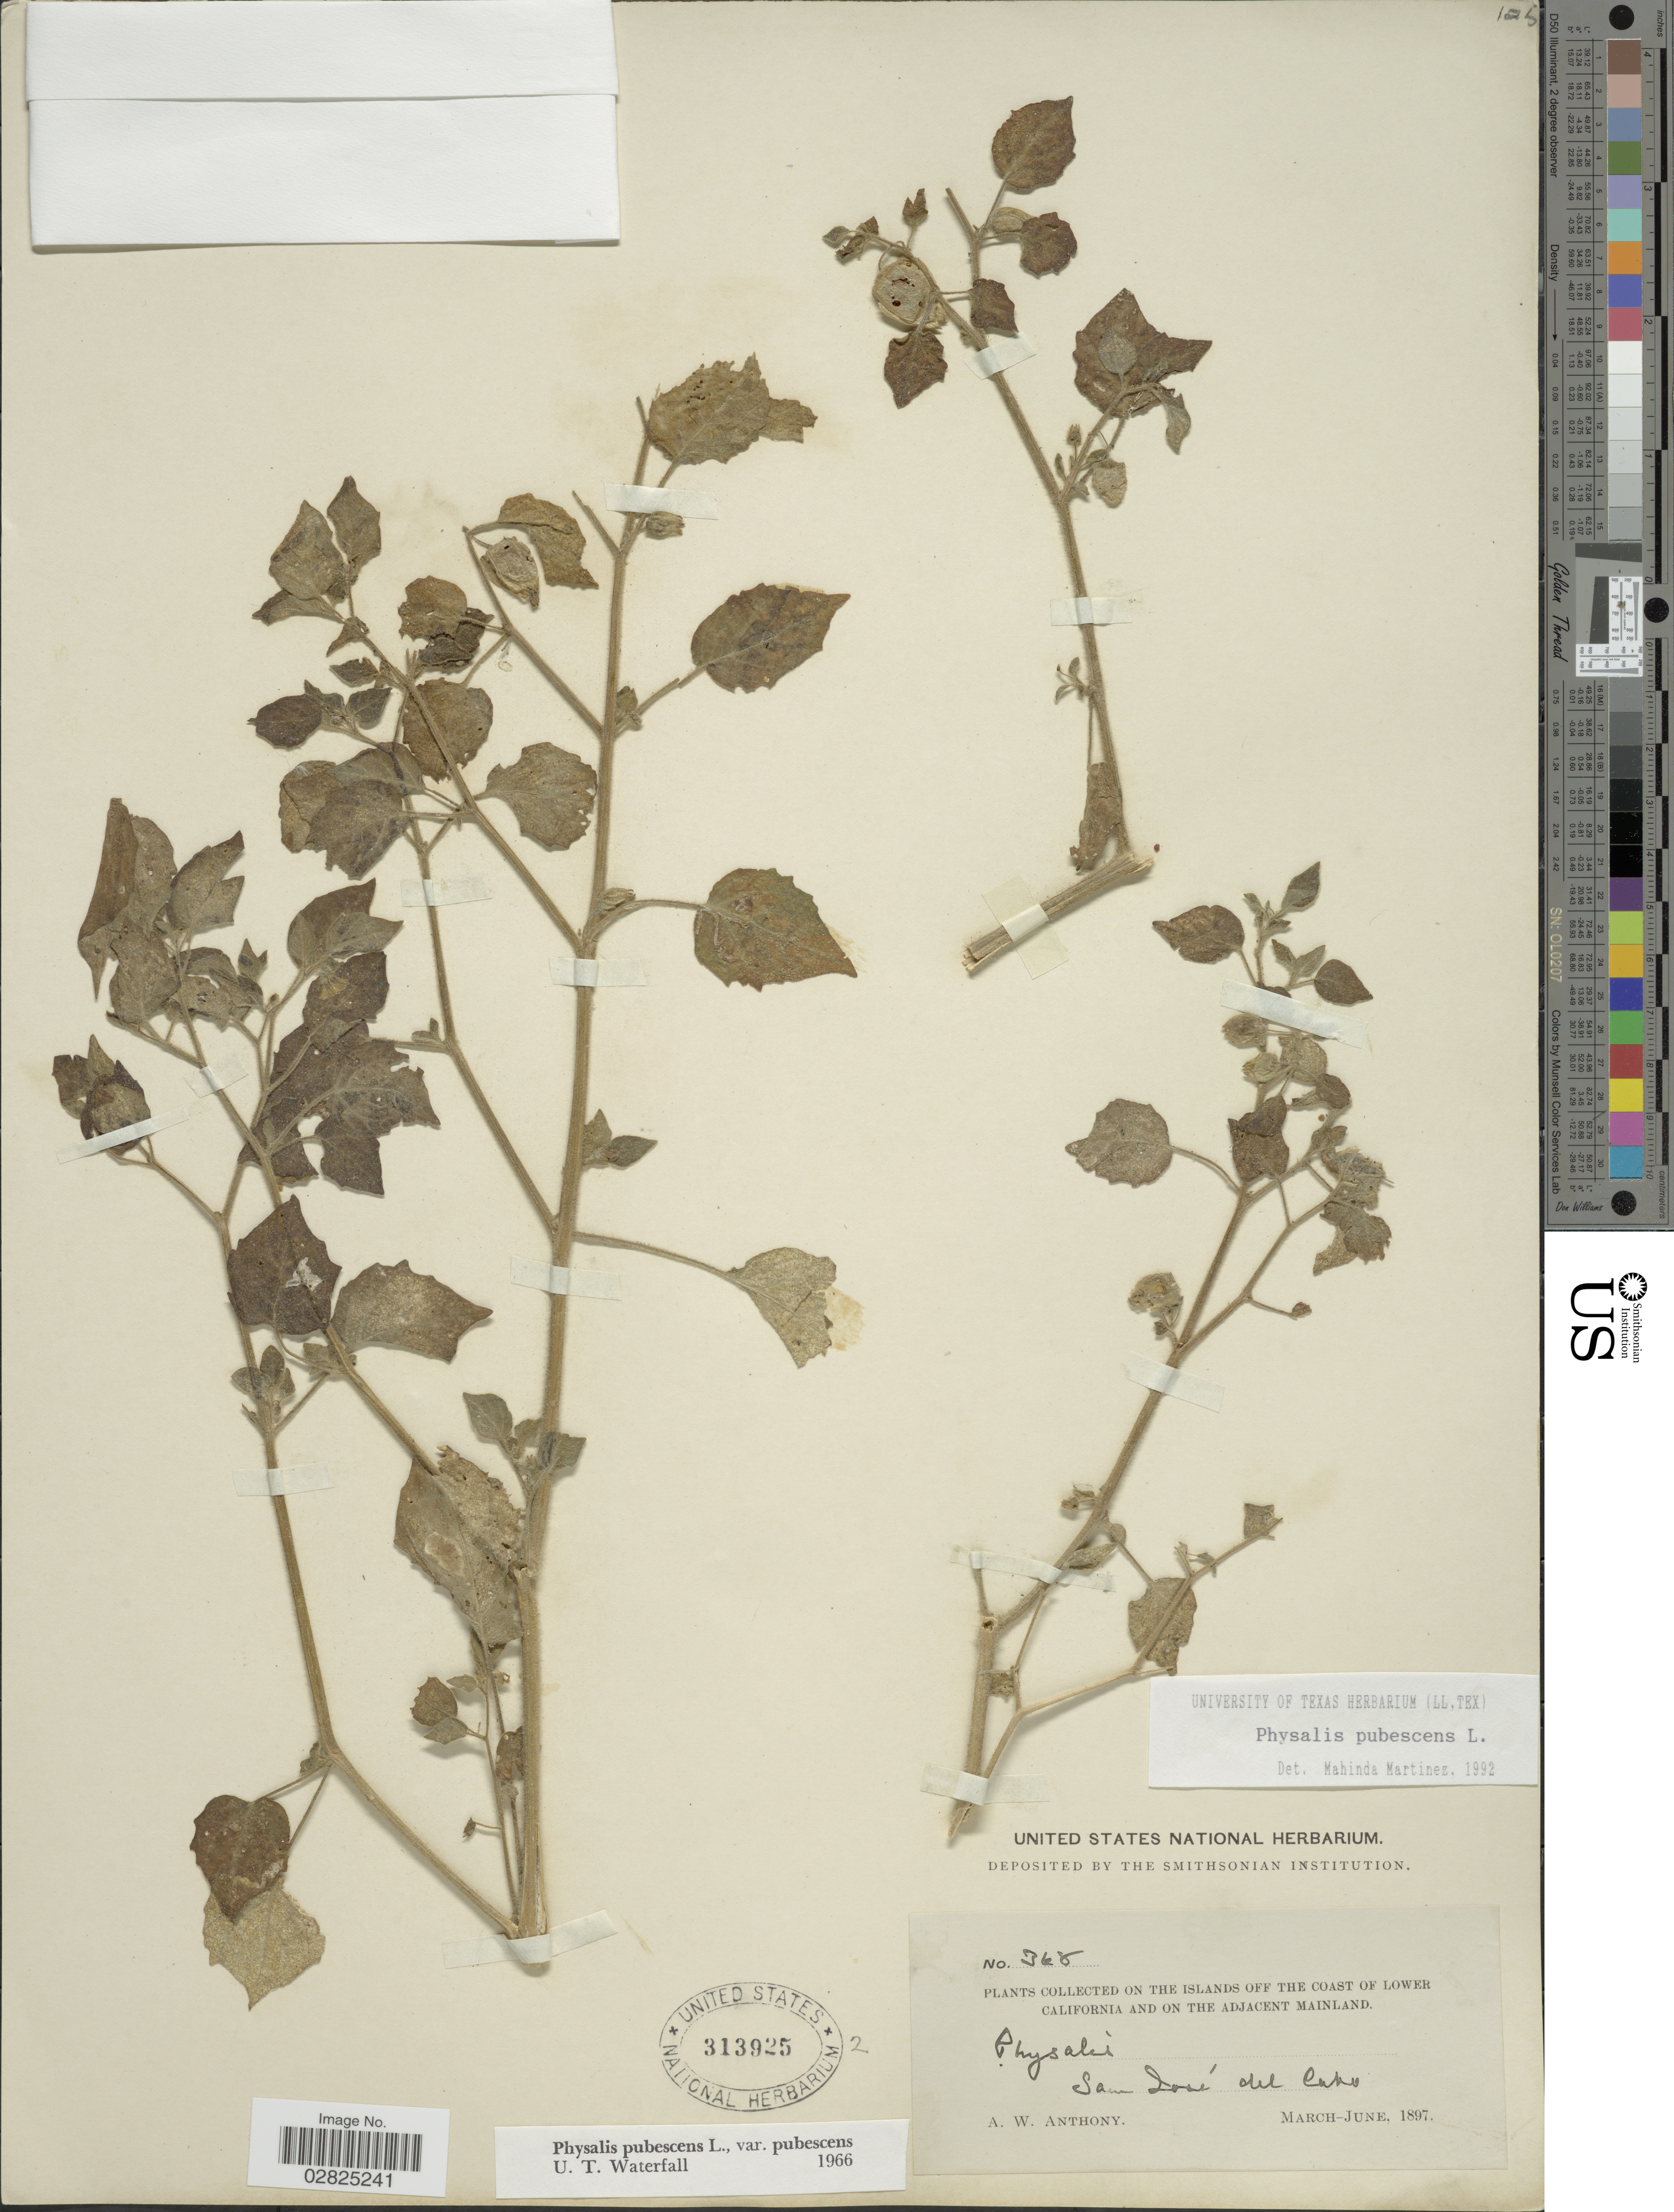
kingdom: Plantae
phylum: Tracheophyta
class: Magnoliopsida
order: Solanales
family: Solanaceae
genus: Physalis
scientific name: Physalis pubescens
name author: L.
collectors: A. W. Anthony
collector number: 368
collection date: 1897-03/1897-06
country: Mexico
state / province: Baja California Sur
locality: On the Islands off the coast of Lower California and on the adjacent mainland, San José del Cabo.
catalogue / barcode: US 313925